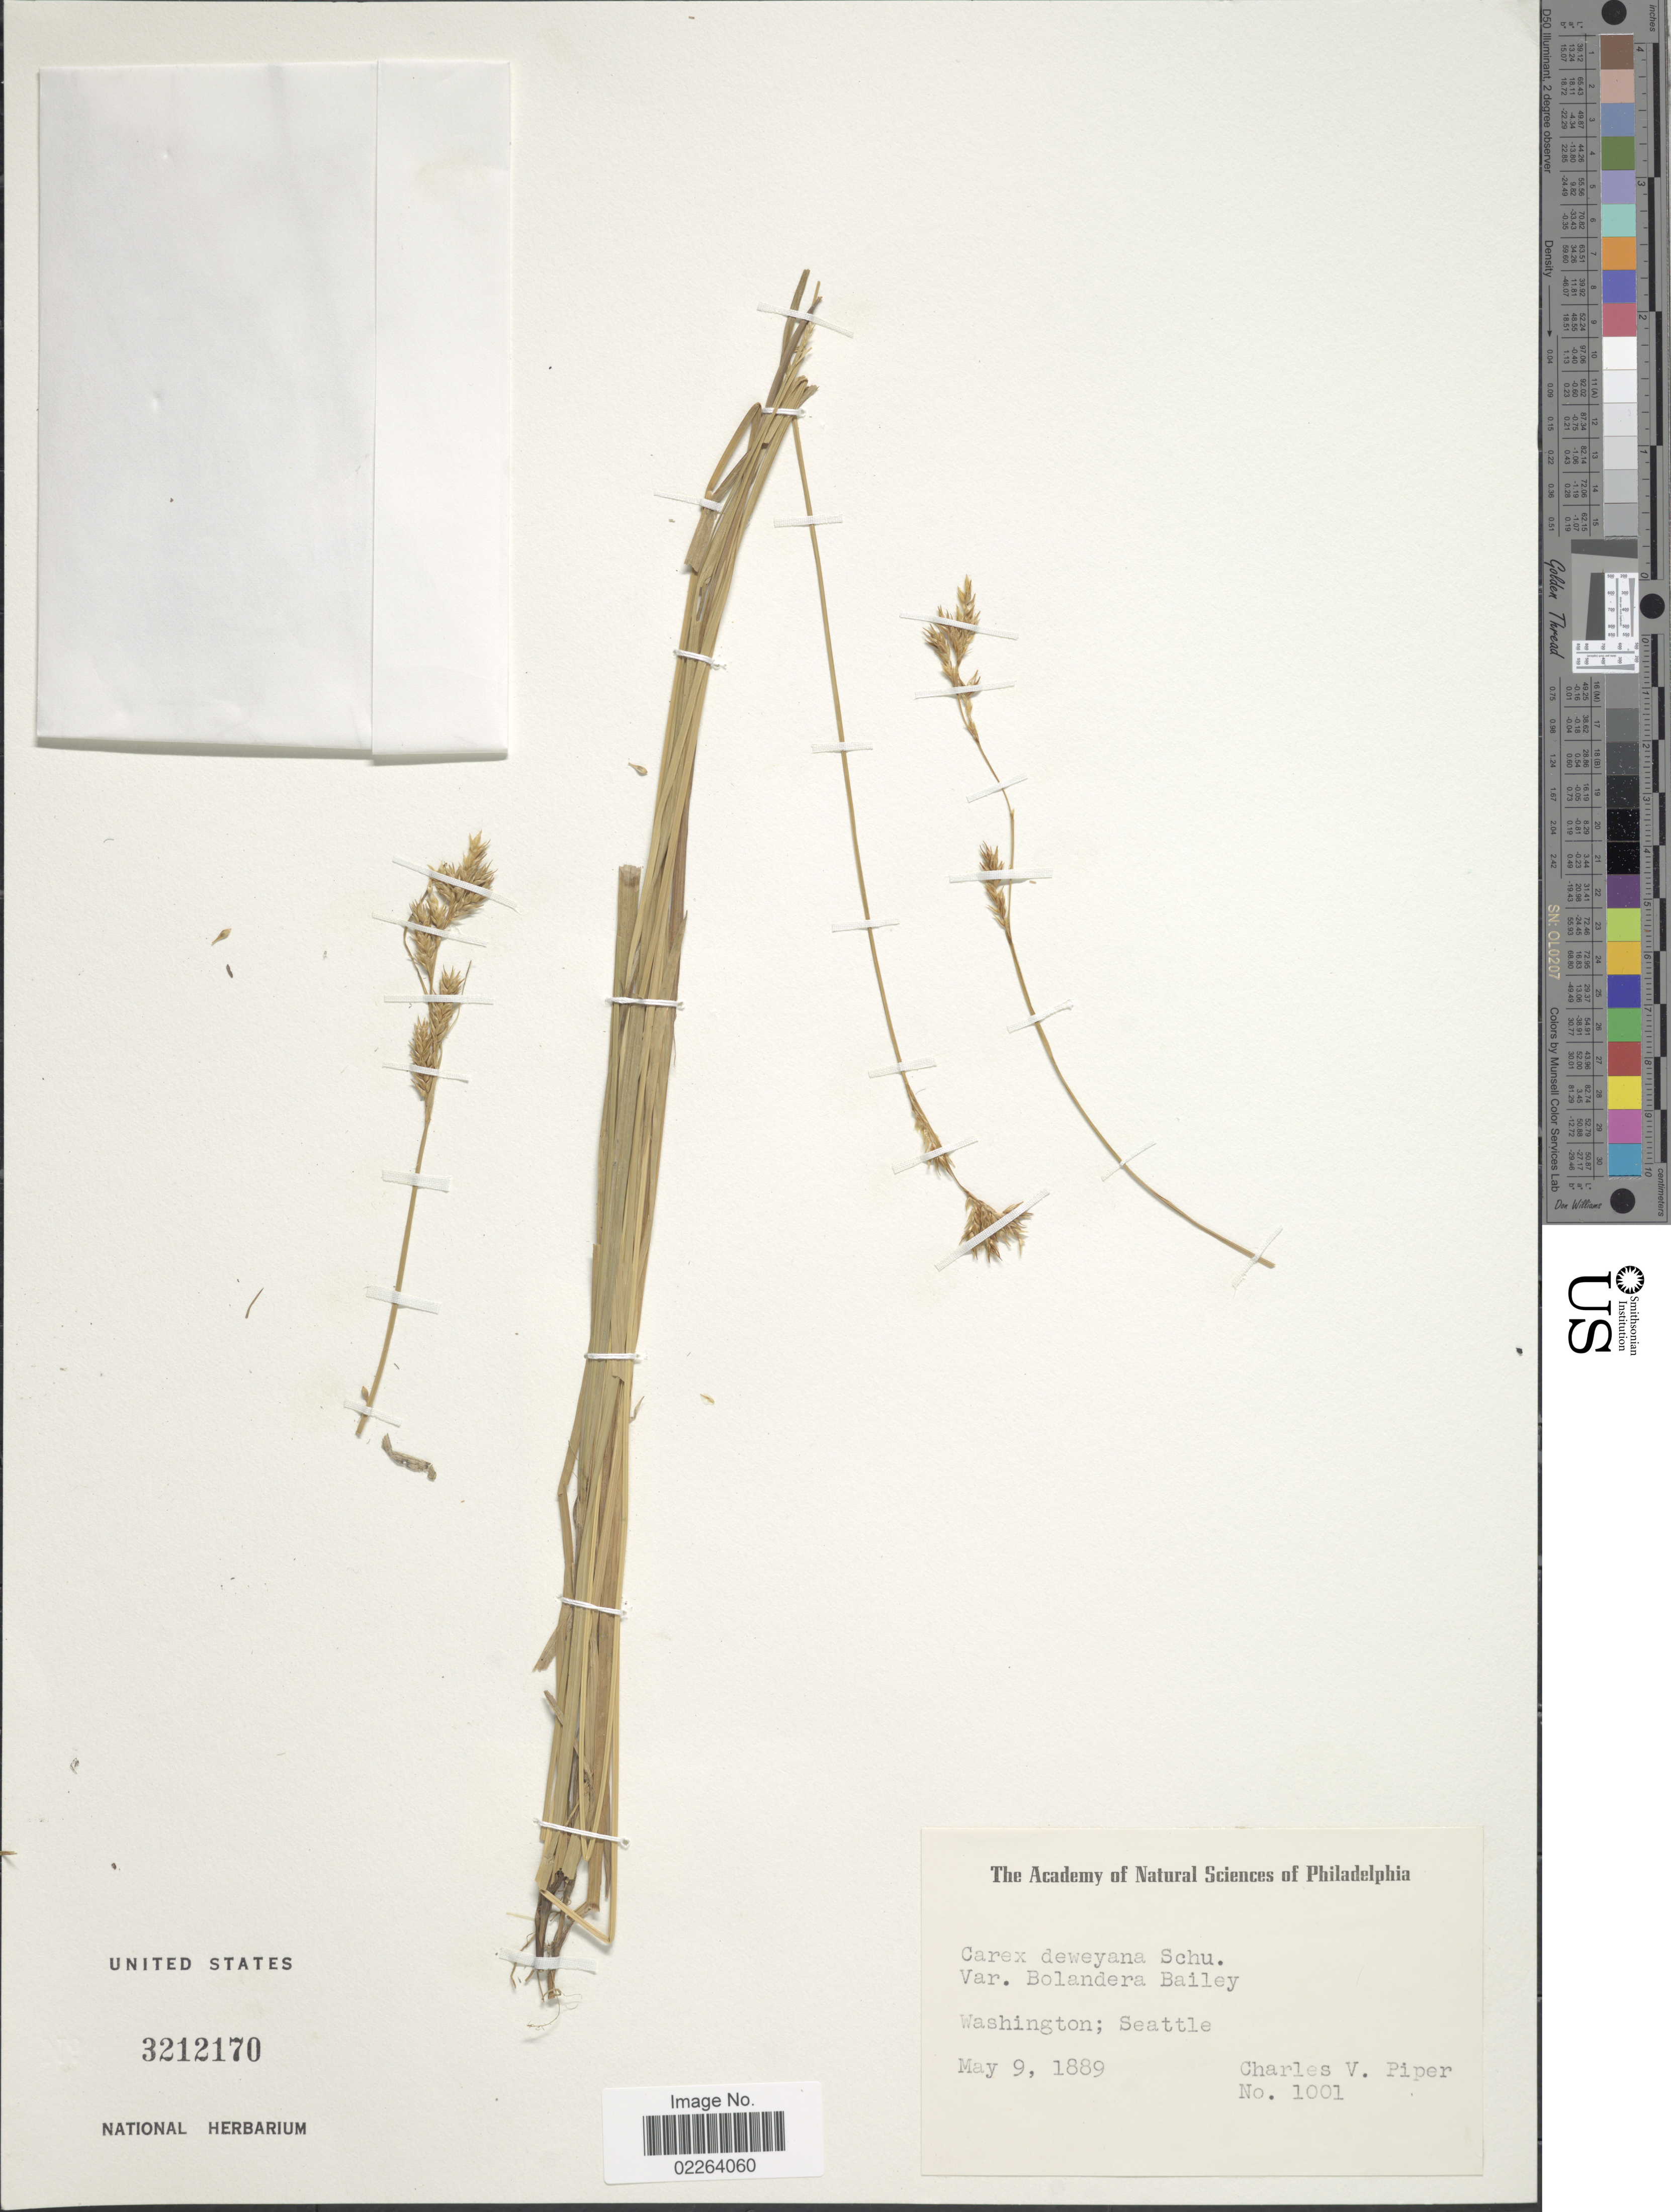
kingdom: Plantae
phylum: Tracheophyta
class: Liliopsida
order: Poales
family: Cyperaceae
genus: Carex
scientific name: Carex deweyana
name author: Schwein.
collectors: C. V. Piper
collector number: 1001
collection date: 1889-05-09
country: United States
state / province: Washington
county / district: King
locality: Seattle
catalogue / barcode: US 3212170